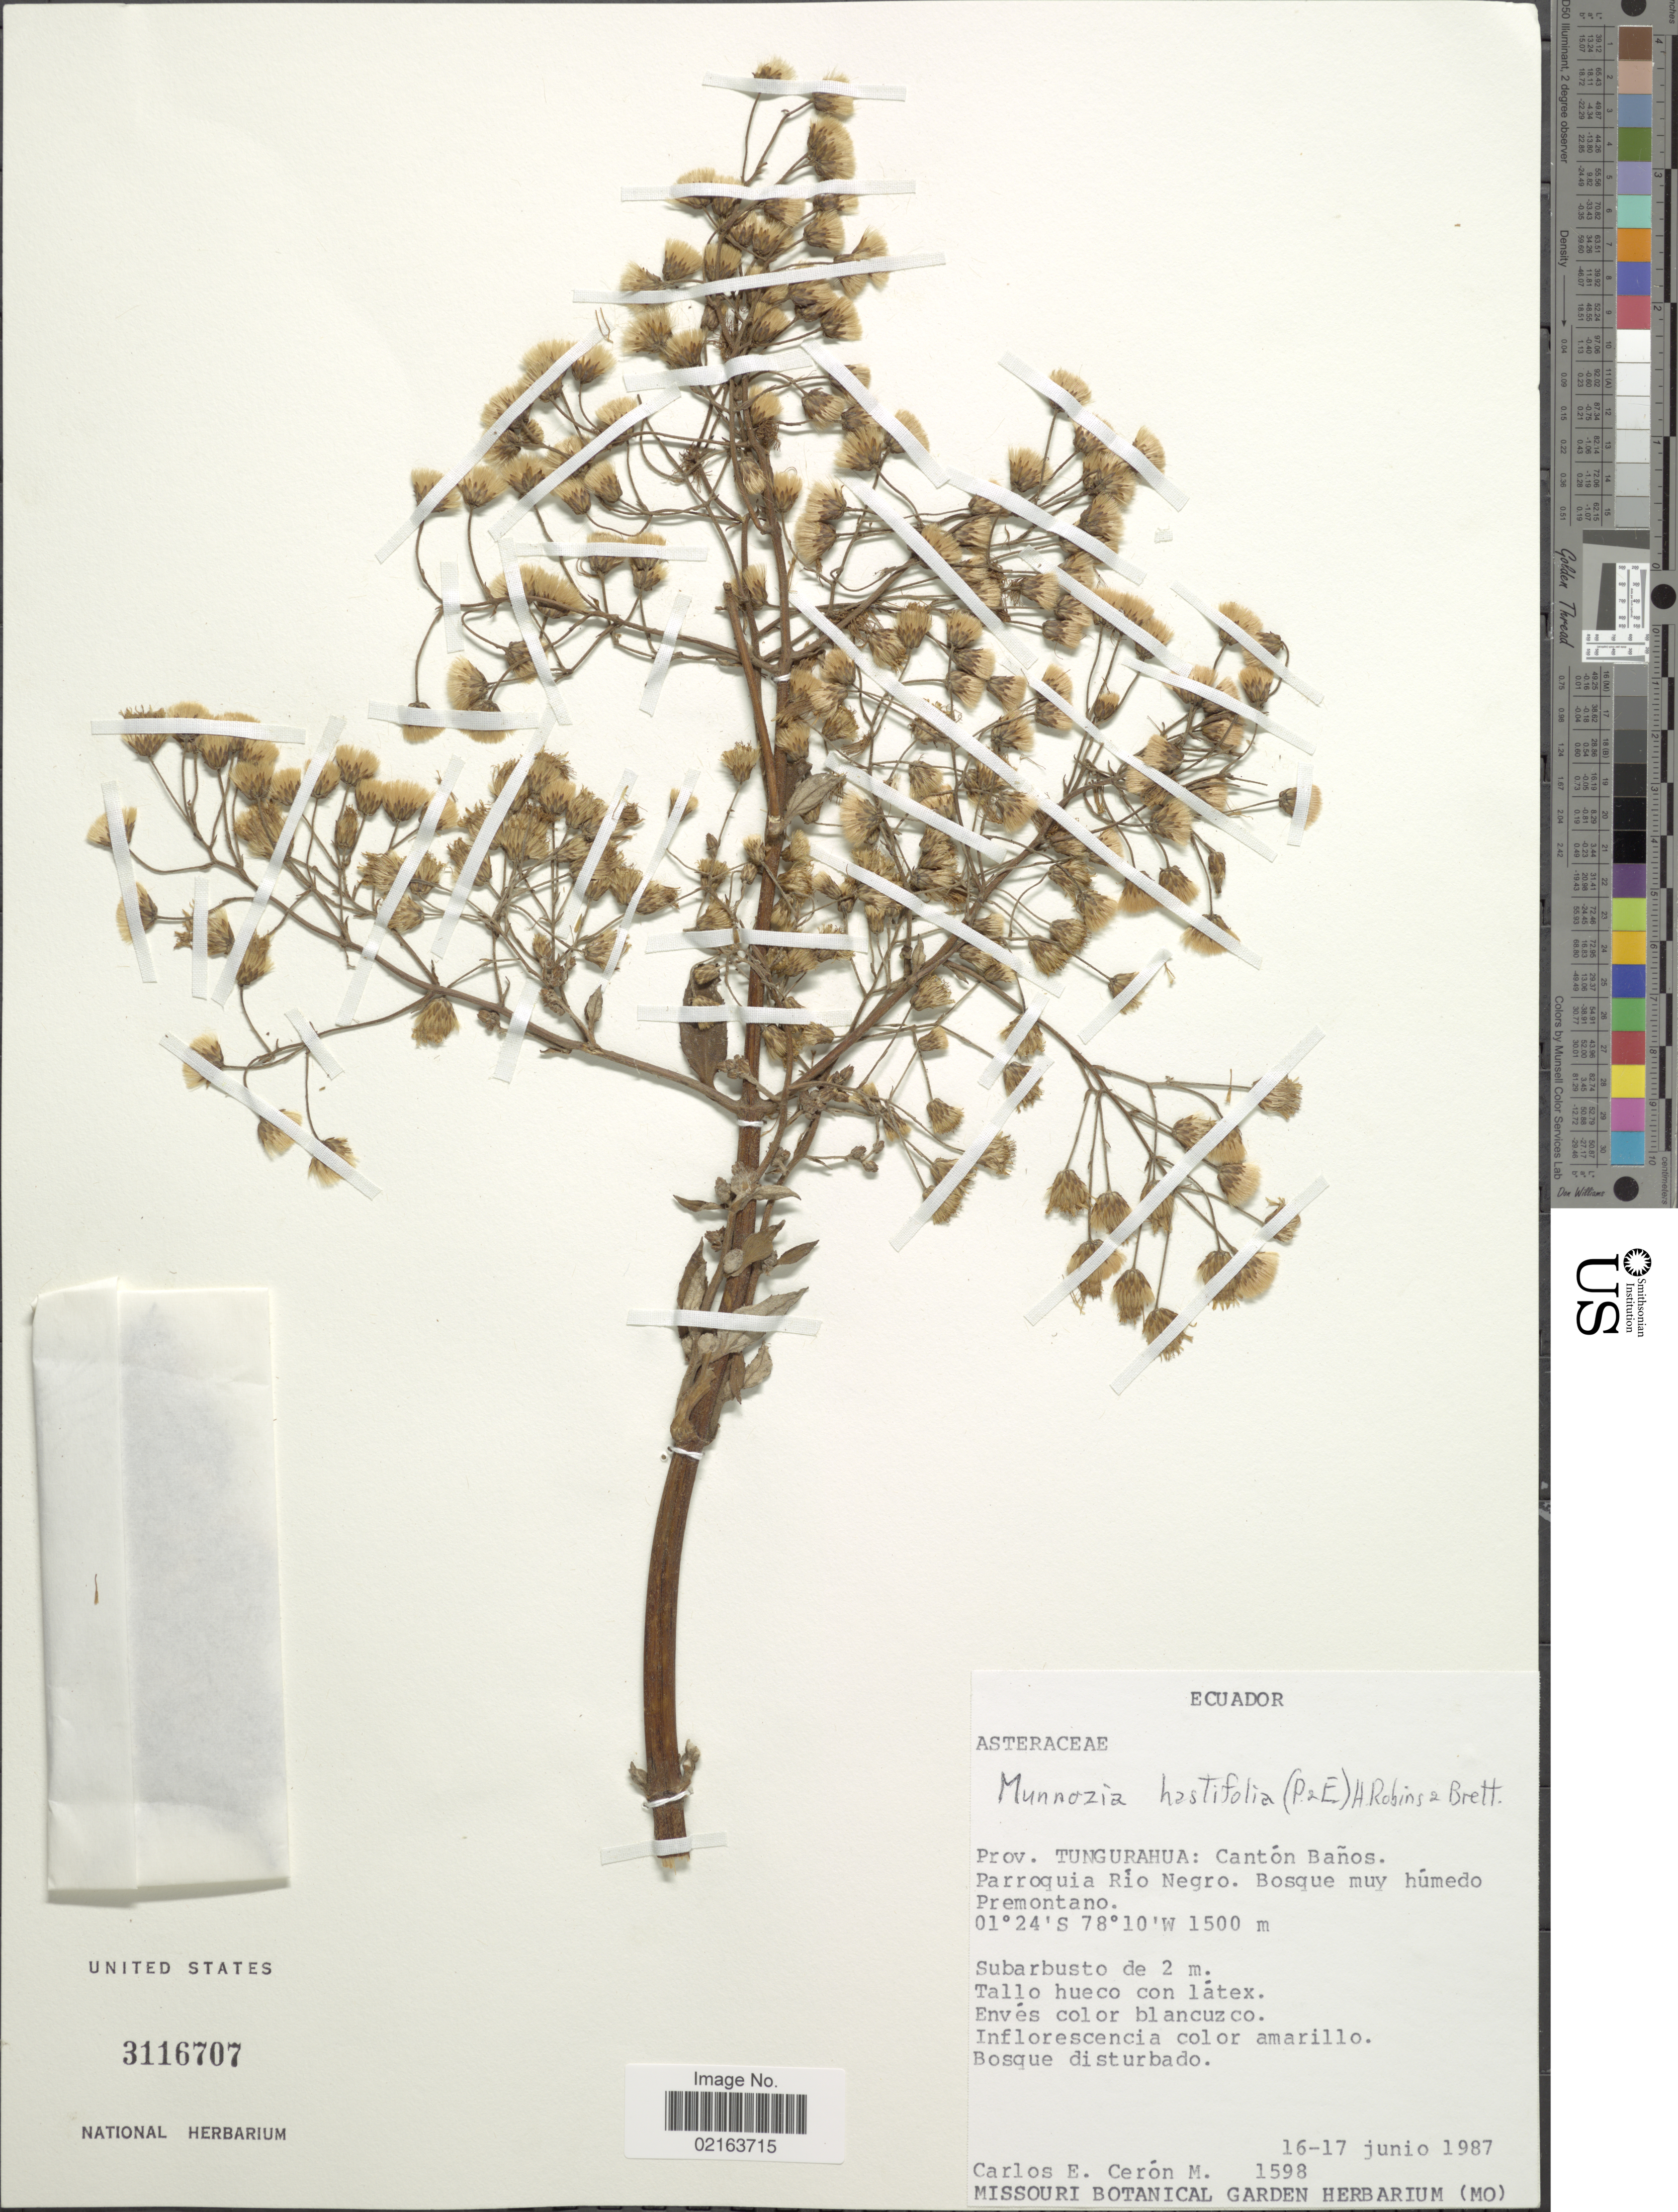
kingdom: Plantae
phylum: Tracheophyta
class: Magnoliopsida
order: Asterales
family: Asteraceae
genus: Munnozia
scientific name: Munnozia hastifolia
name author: (Poepp.) H. Rob. & Brettell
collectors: C. E. Cerón M.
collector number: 1598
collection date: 1987-06-16/1987-06-17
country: Ecuador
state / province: Tungurahua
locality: Prov. Tungurahua: Canton Banos, Parroquia Rio Negro, Bosque muy humedo Premontano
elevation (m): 1500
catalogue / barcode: US 3116707